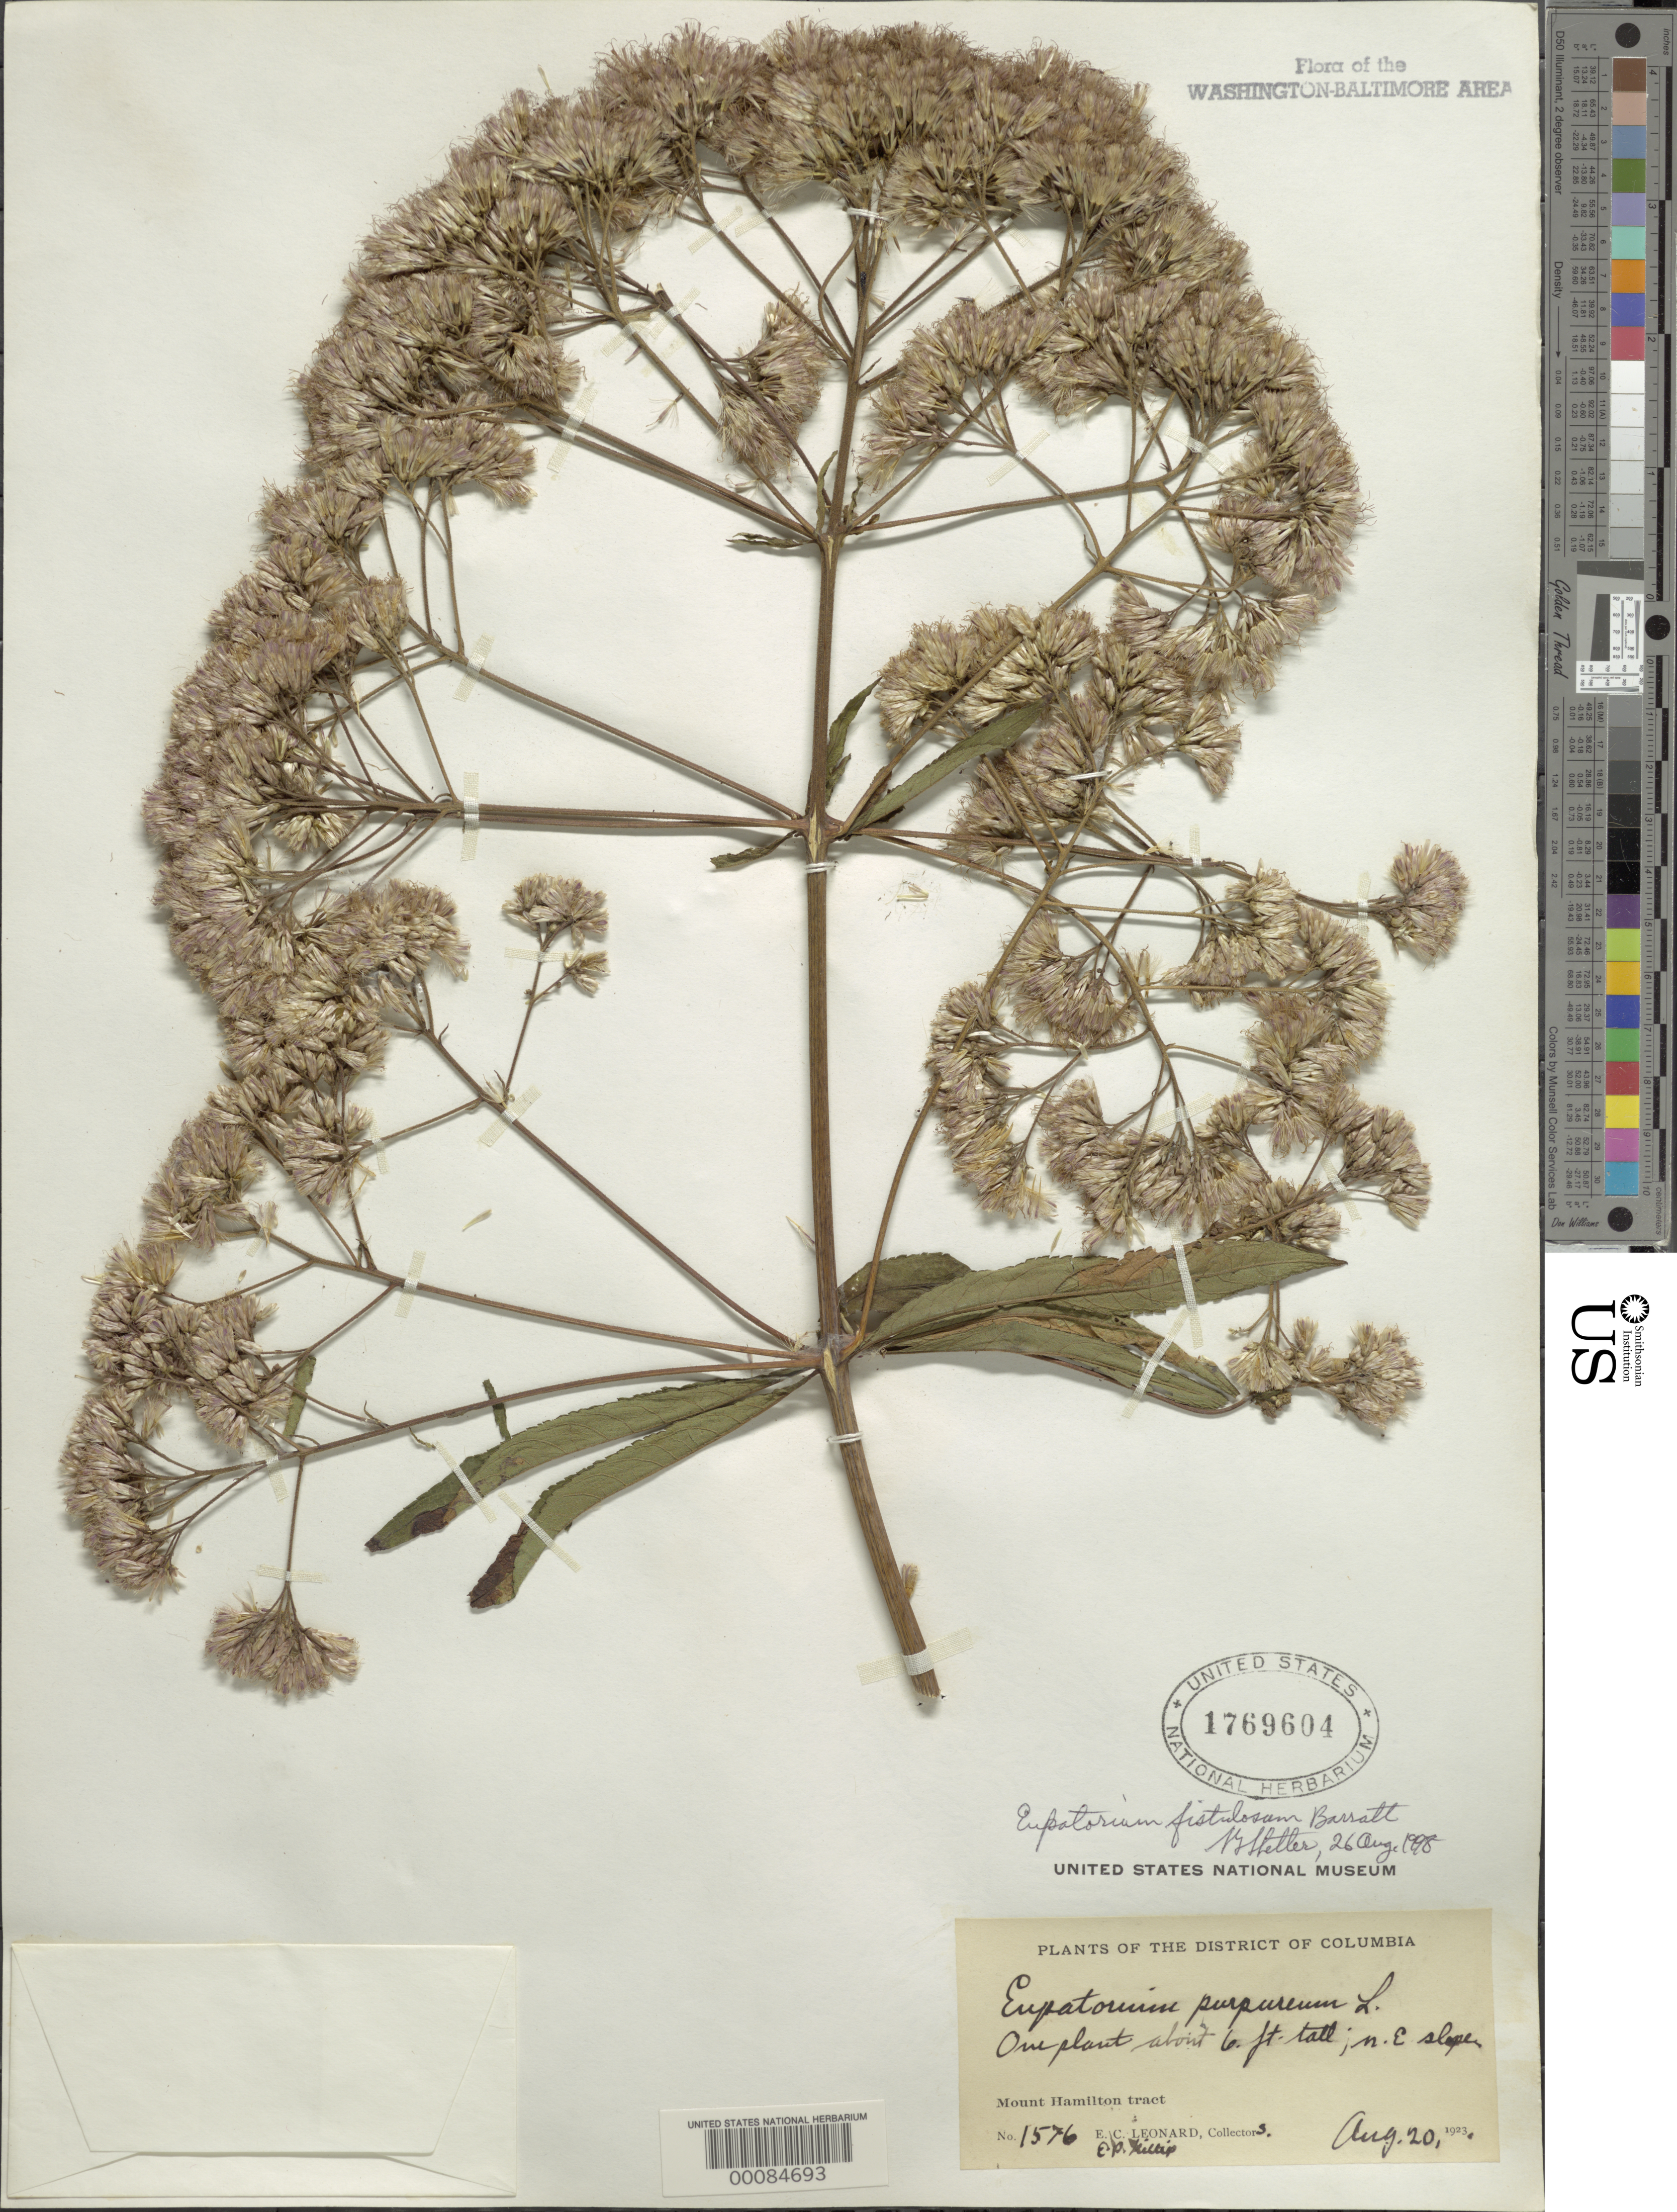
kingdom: Plantae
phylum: Tracheophyta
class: Magnoliopsida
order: Asterales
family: Asteraceae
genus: Eupatorium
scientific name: Eupatorium fistulosum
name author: Barratt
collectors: E. C. Leonard & E. P. Killip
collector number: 1576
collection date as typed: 20 Aug 1923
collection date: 1923-08-20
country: United States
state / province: District of Columbia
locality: Mount Hamilton, NE slope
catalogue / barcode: US 1769604